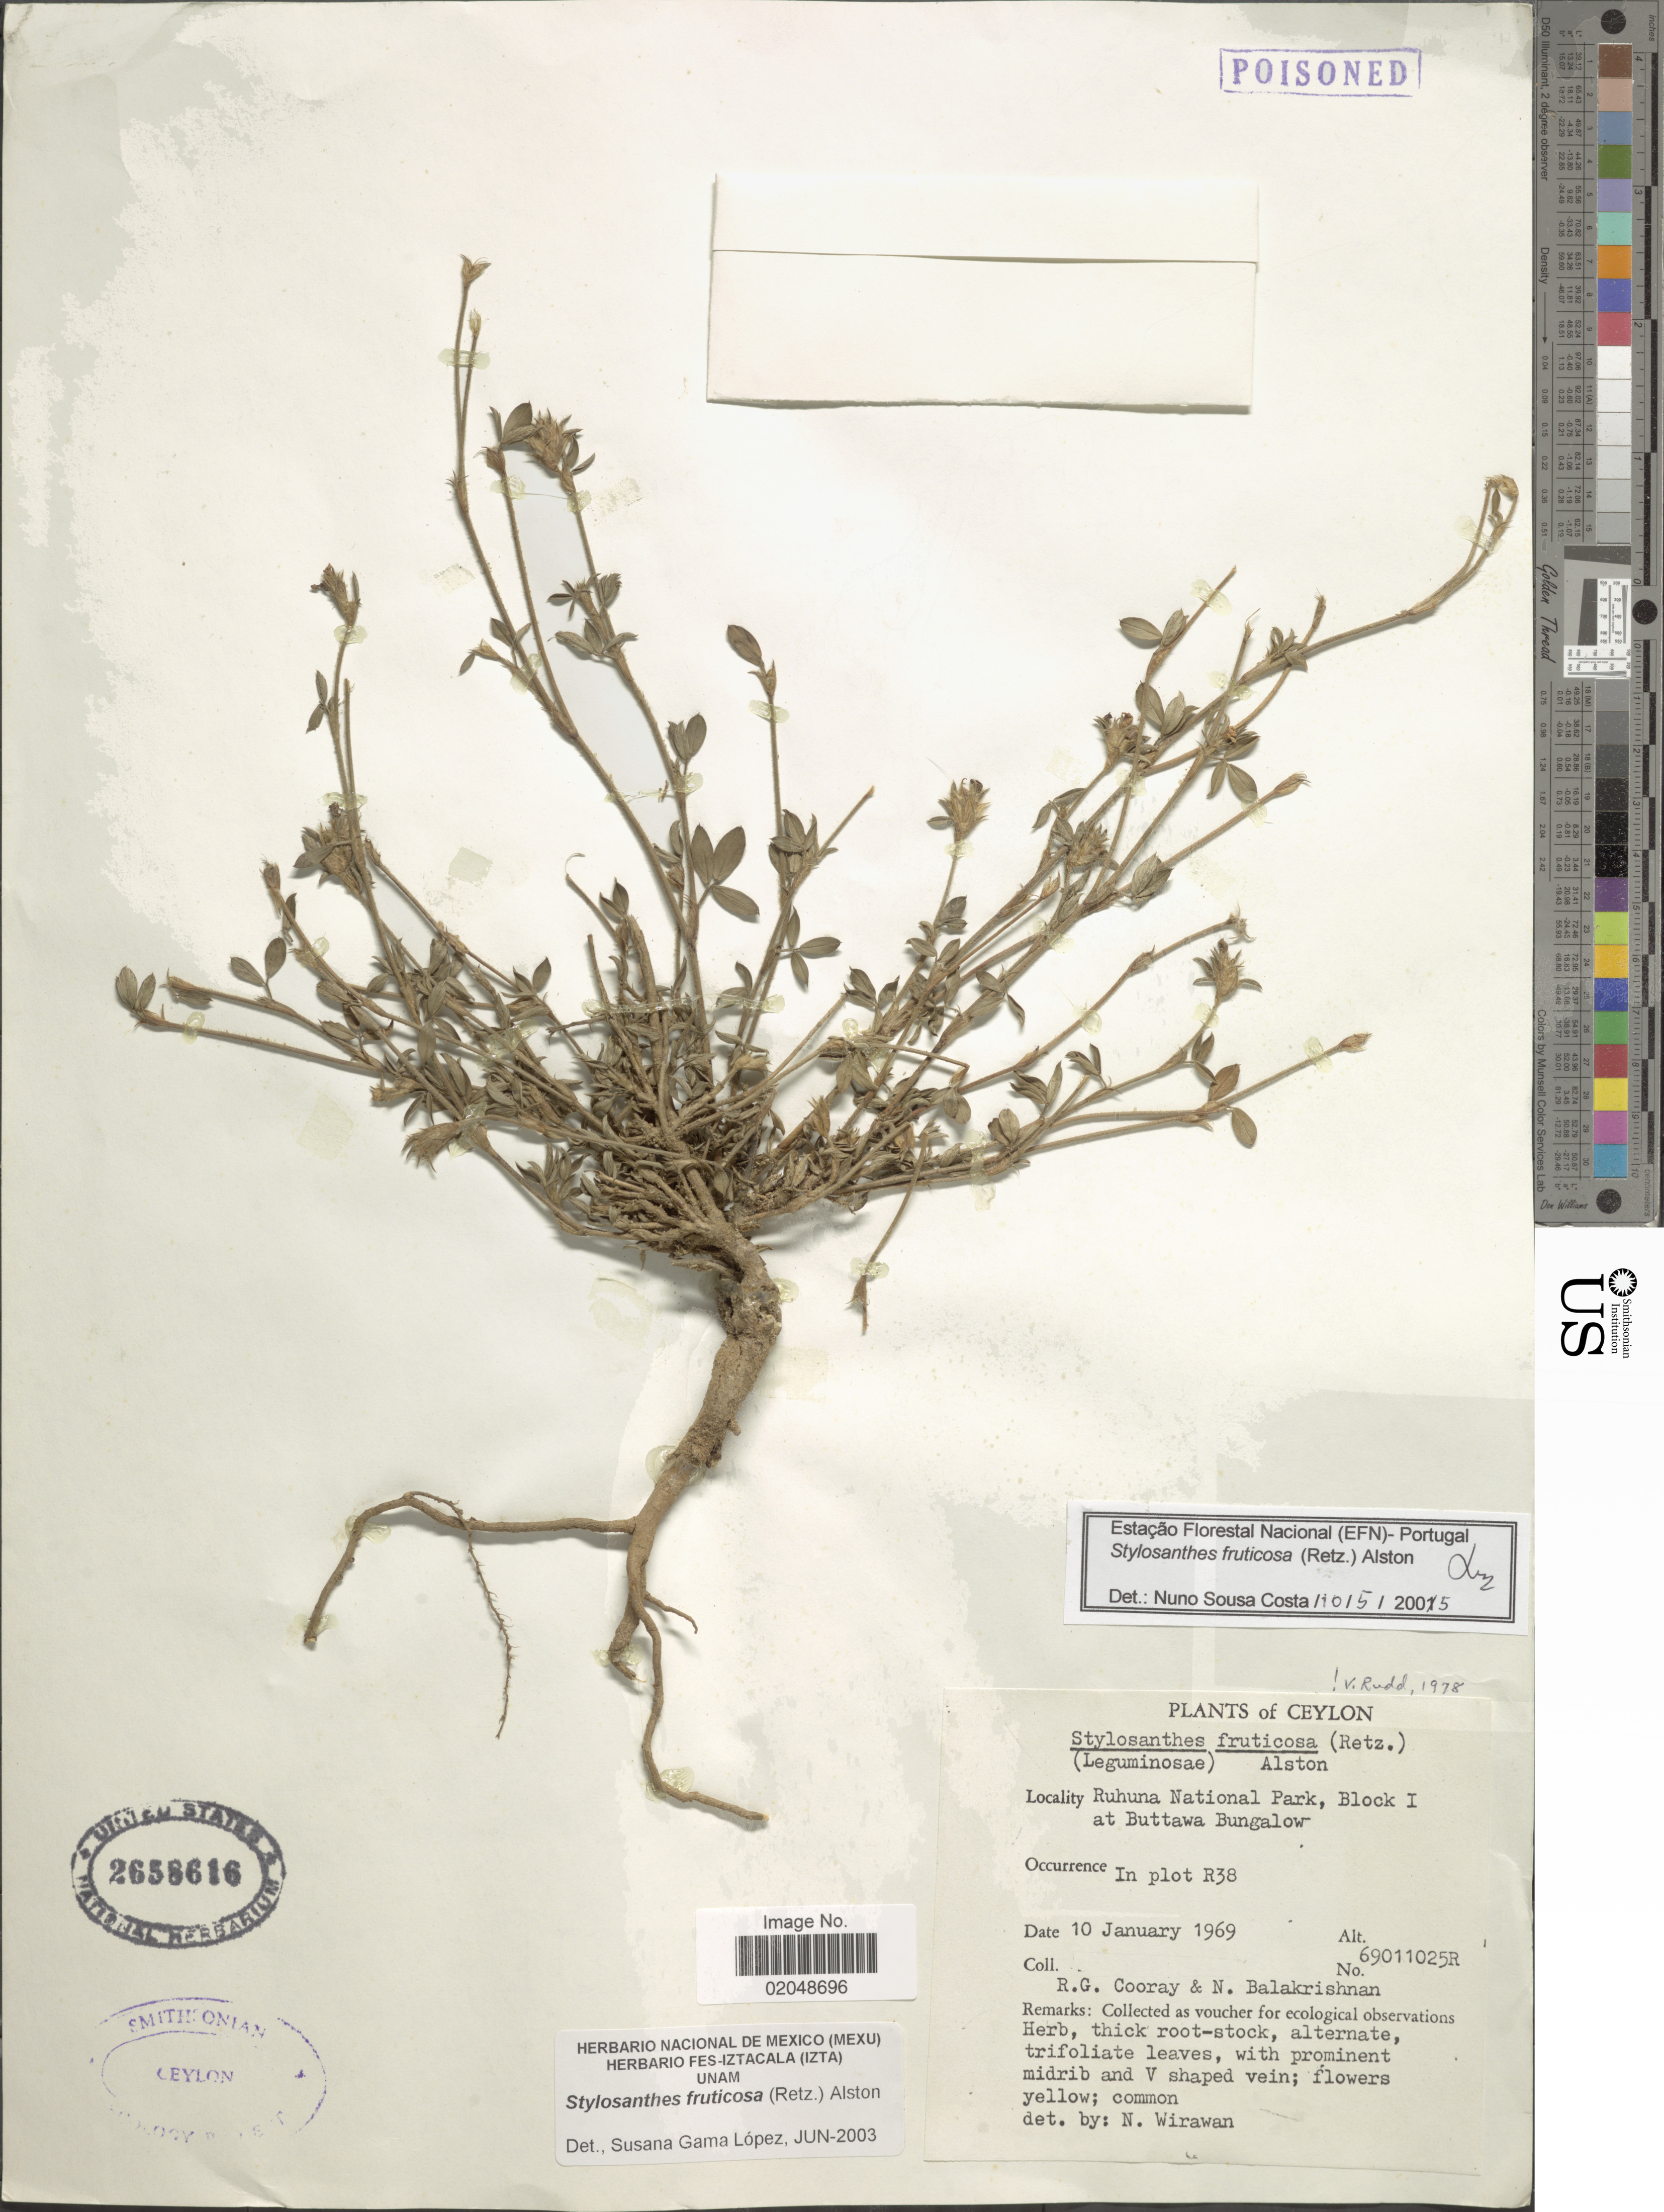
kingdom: Plantae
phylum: Tracheophyta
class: Magnoliopsida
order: Fabales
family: Fabaceae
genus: Stylosanthes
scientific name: Stylosanthes fruticosa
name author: (Retz.) Alston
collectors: R. Cooray & N. Balakrishnan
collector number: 69011025R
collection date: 1969-01-10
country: Sri Lanka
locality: Ceylon, Ruhuna National Park, Block 1 at Buttawa Bungalow, In plort R38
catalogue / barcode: US 2658616